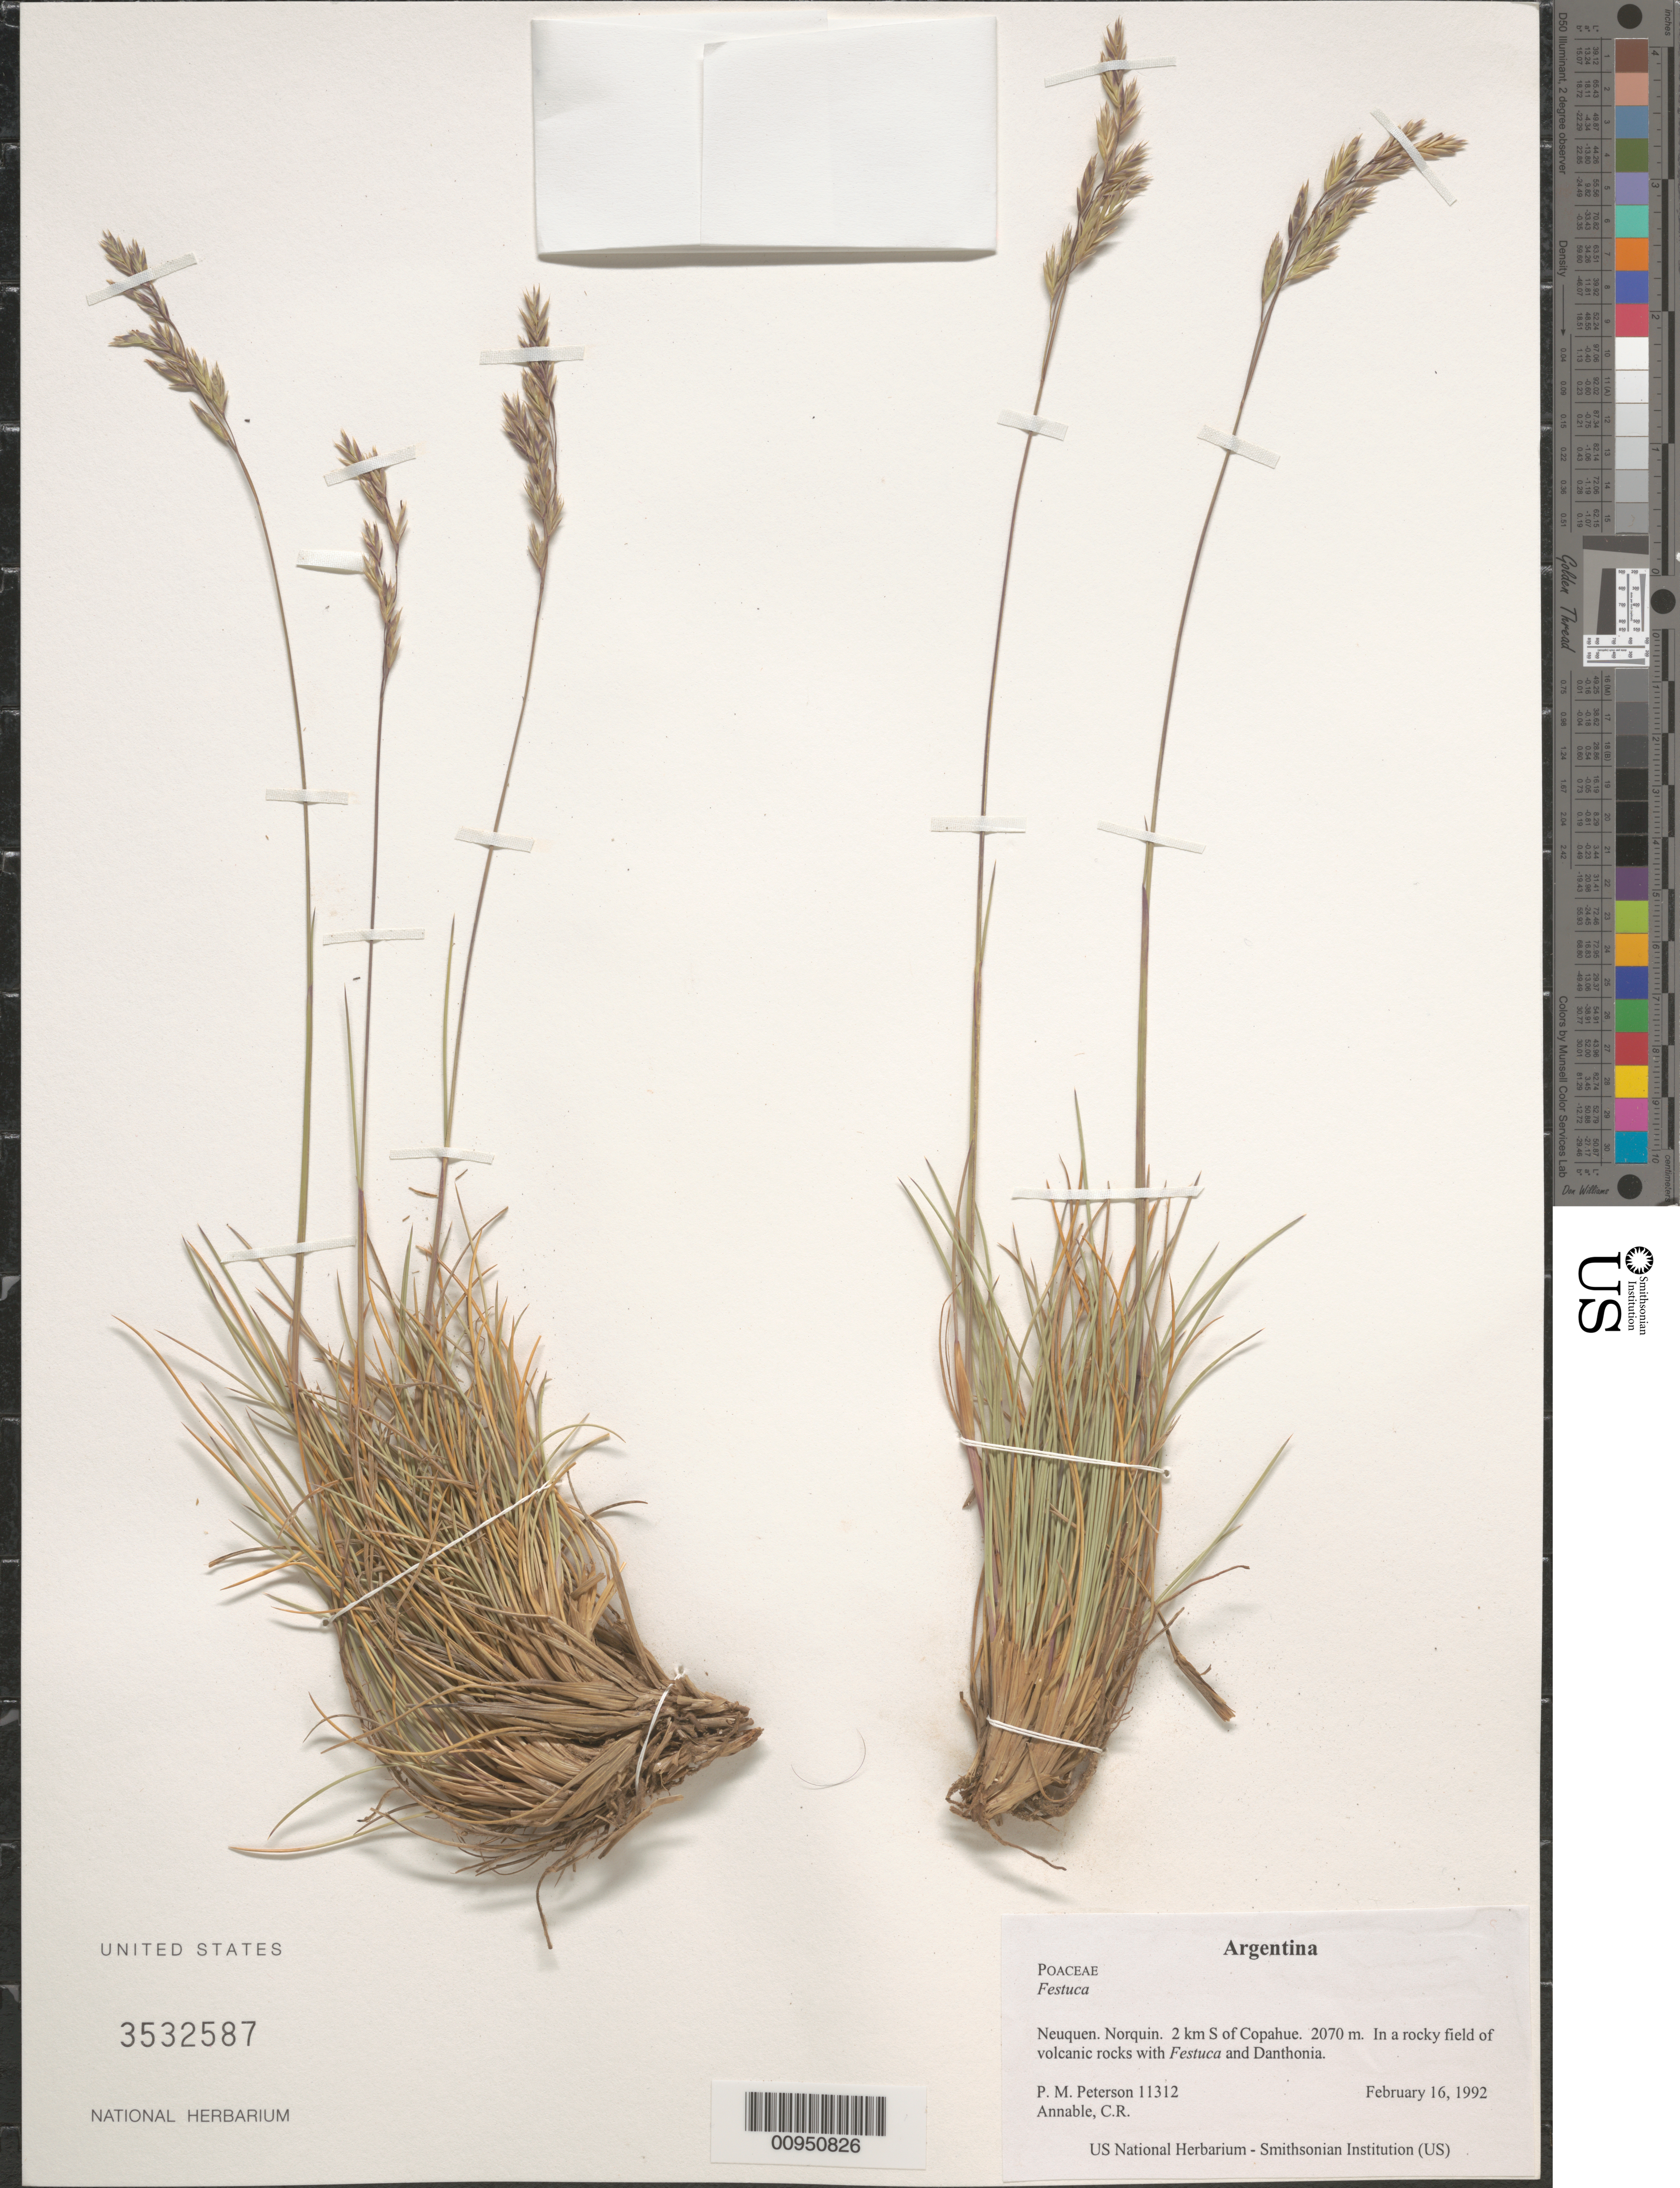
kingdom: Plantae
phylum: Tracheophyta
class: Liliopsida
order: Poales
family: Poaceae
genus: Festuca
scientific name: Festuca sp.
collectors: P. M. Peterson & C. R. Annable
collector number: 11312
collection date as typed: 16 Feb 1992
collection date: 1992-02-16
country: Argentina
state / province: Neuquen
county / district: Norquin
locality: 2 km S of Copahue.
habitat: In a rocky field of volcanic rocks with Festuca and Danthonia.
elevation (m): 2070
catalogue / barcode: US 3532587